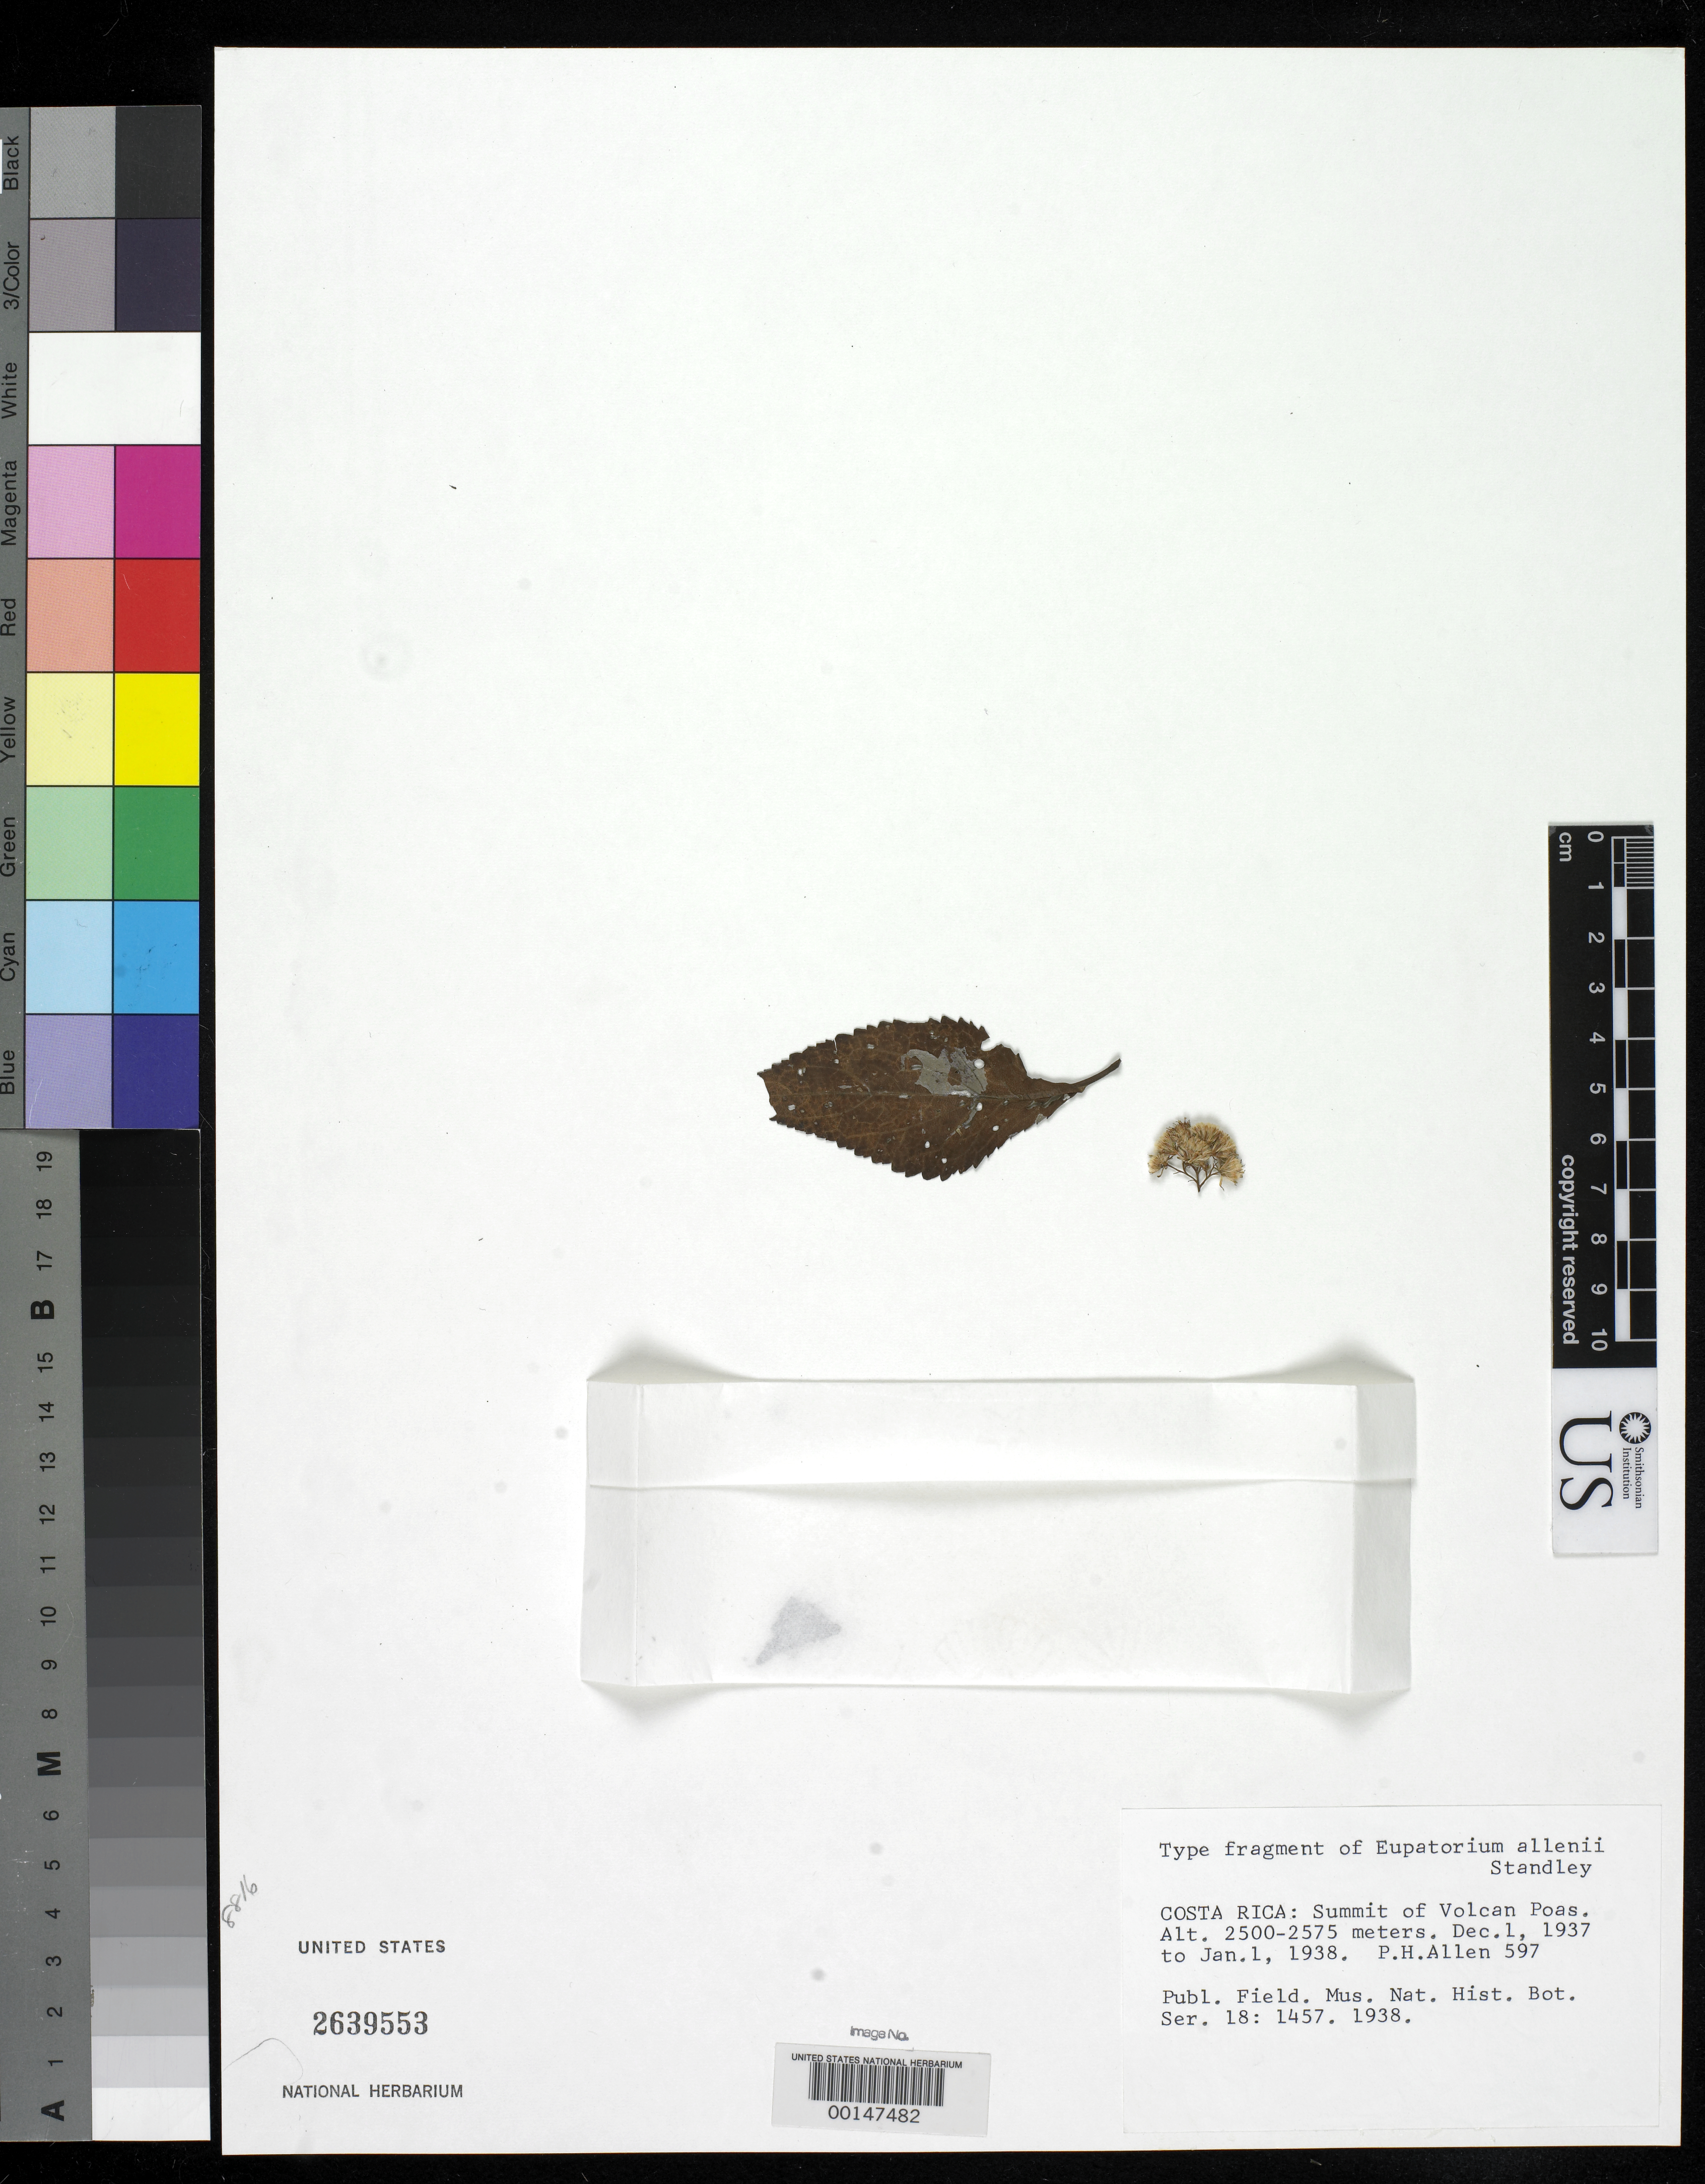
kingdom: Plantae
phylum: Tracheophyta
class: Magnoliopsida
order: Asterales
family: Asteraceae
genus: Eupatorium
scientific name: Eupatorium allenii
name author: Standl.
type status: Isotype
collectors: P. H. Allen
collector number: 597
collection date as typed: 01 Dec 1937 to 01 Jan 1938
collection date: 1937-12-01/1938-01-01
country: Costa Rica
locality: Volcan Poás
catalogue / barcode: US 2639553